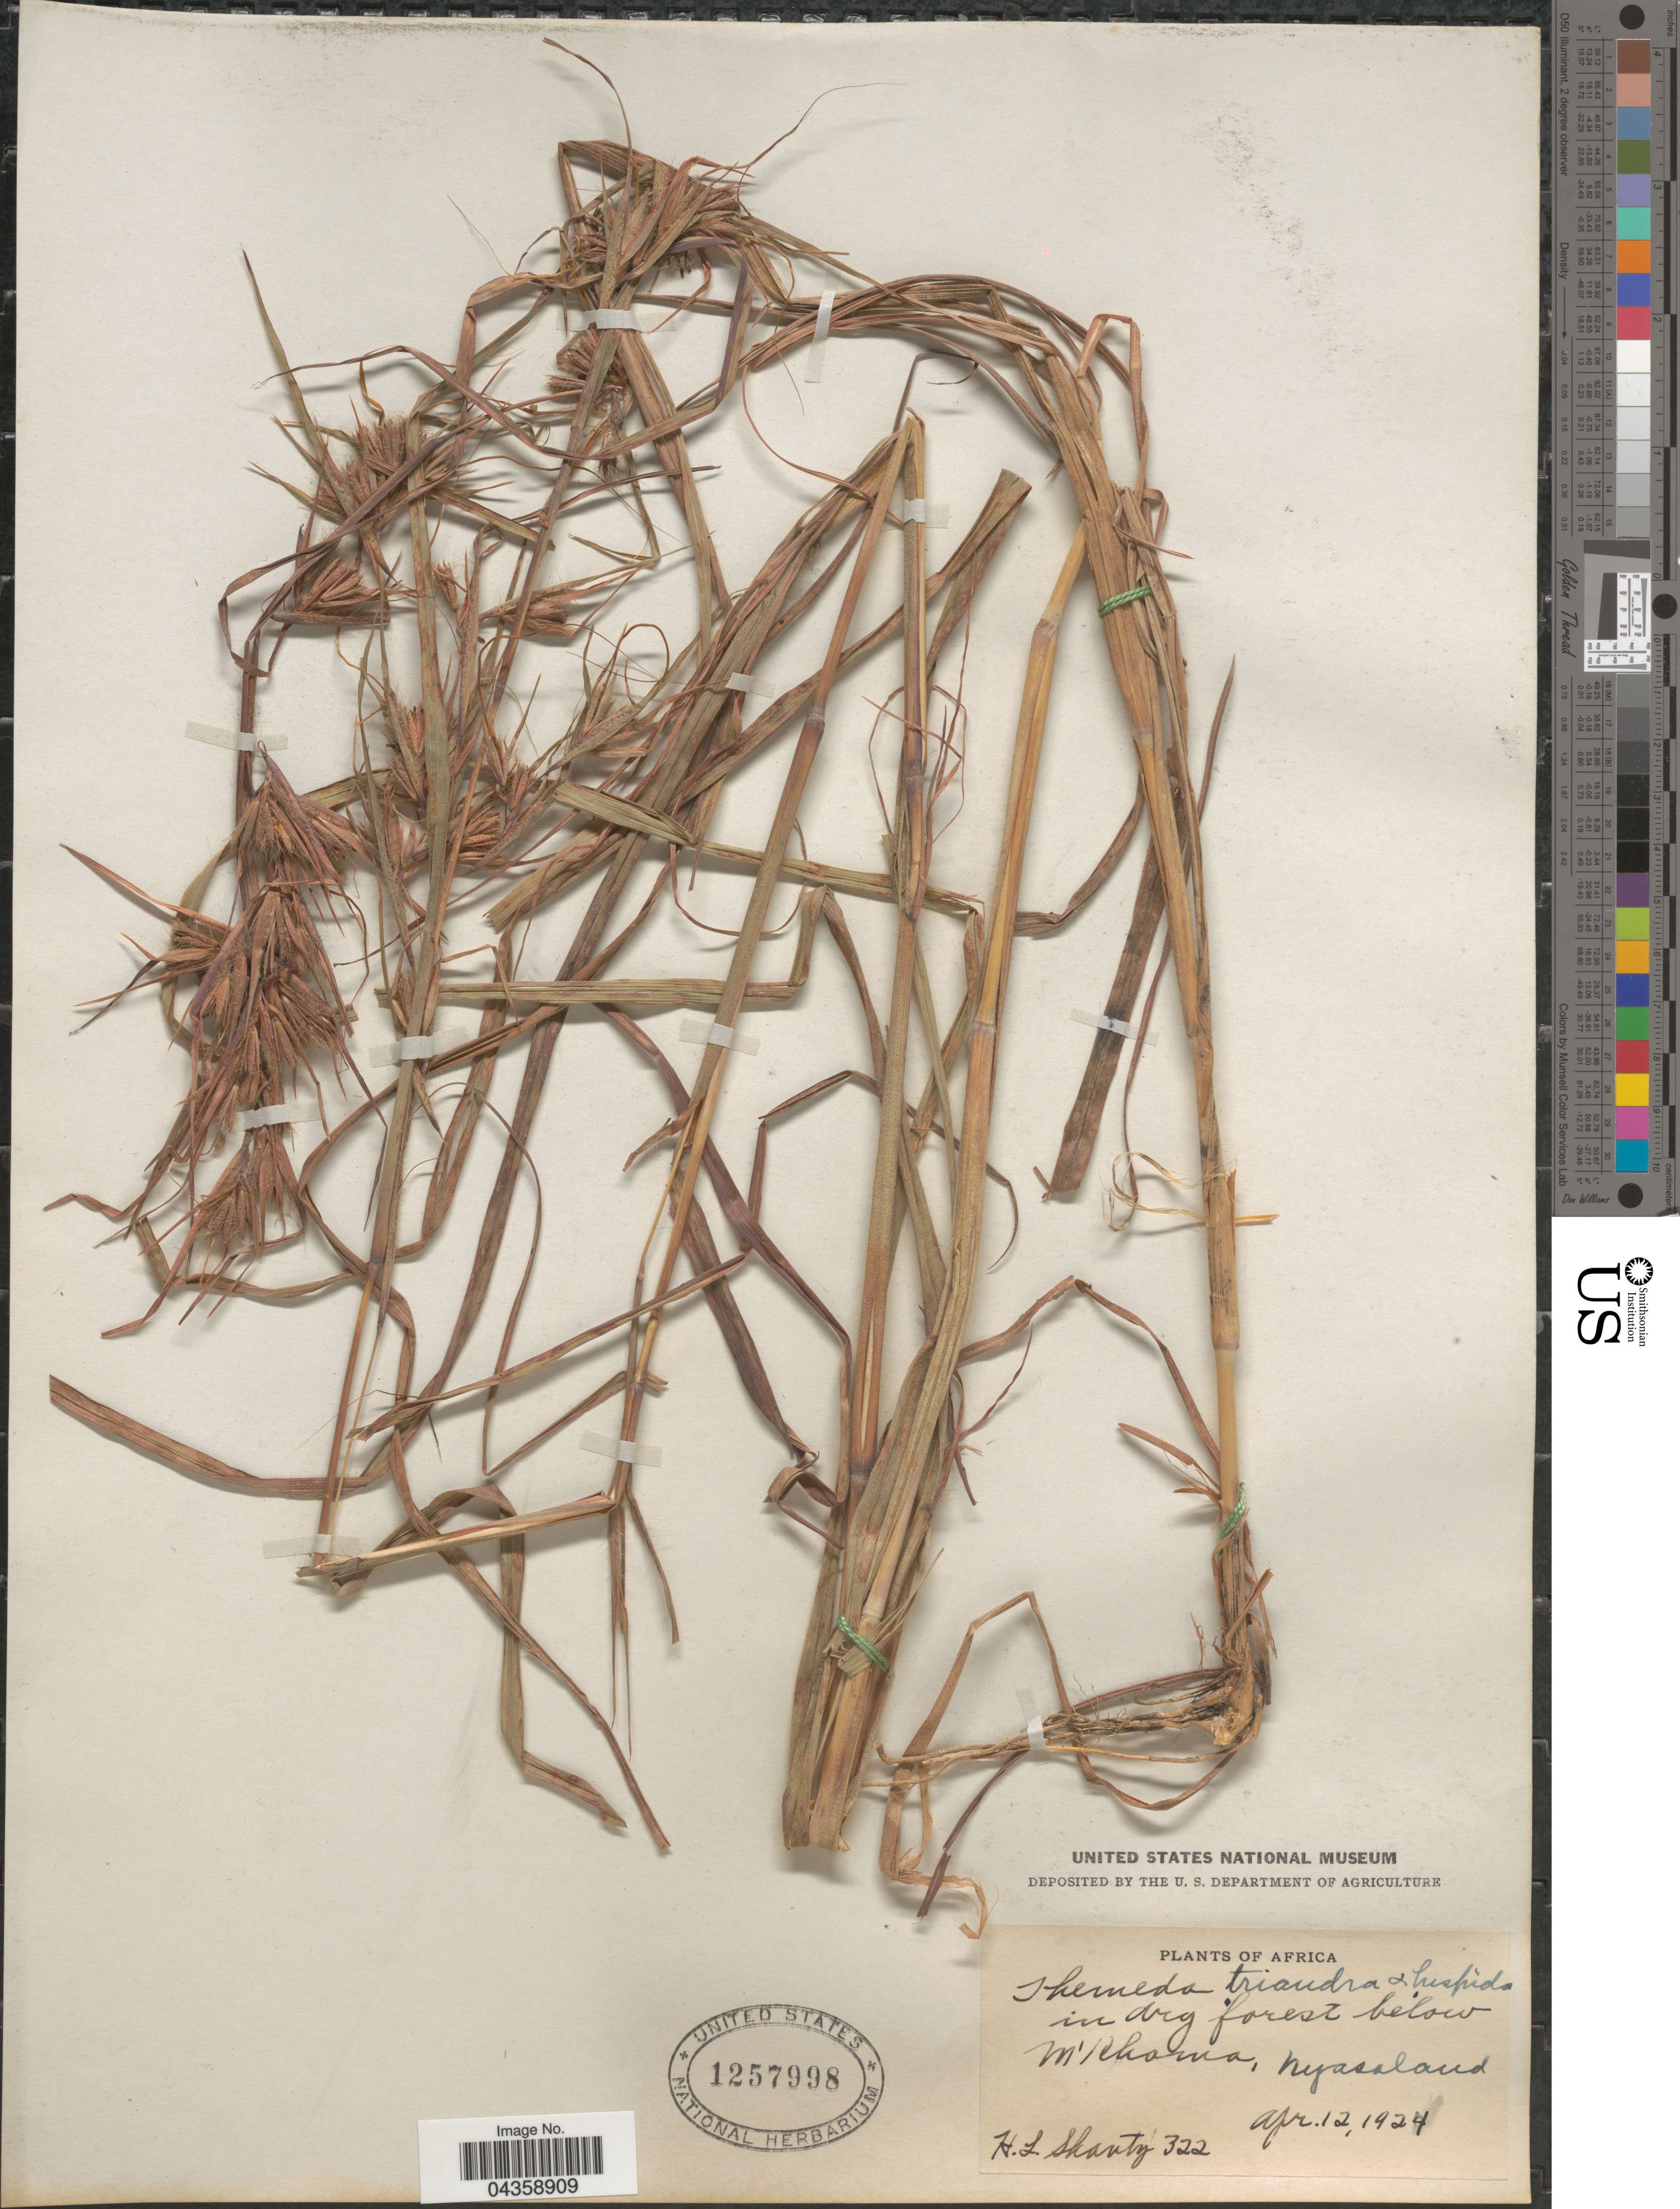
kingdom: Plantae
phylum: Tracheophyta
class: Liliopsida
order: Poales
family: Poaceae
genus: Themeda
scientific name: Themeda triandra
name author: Forssk.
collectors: H. Shantz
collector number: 322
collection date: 1924-04-12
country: Malawi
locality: In dry forest below M'Rkoma, Nyasaland.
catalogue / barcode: US 1257998